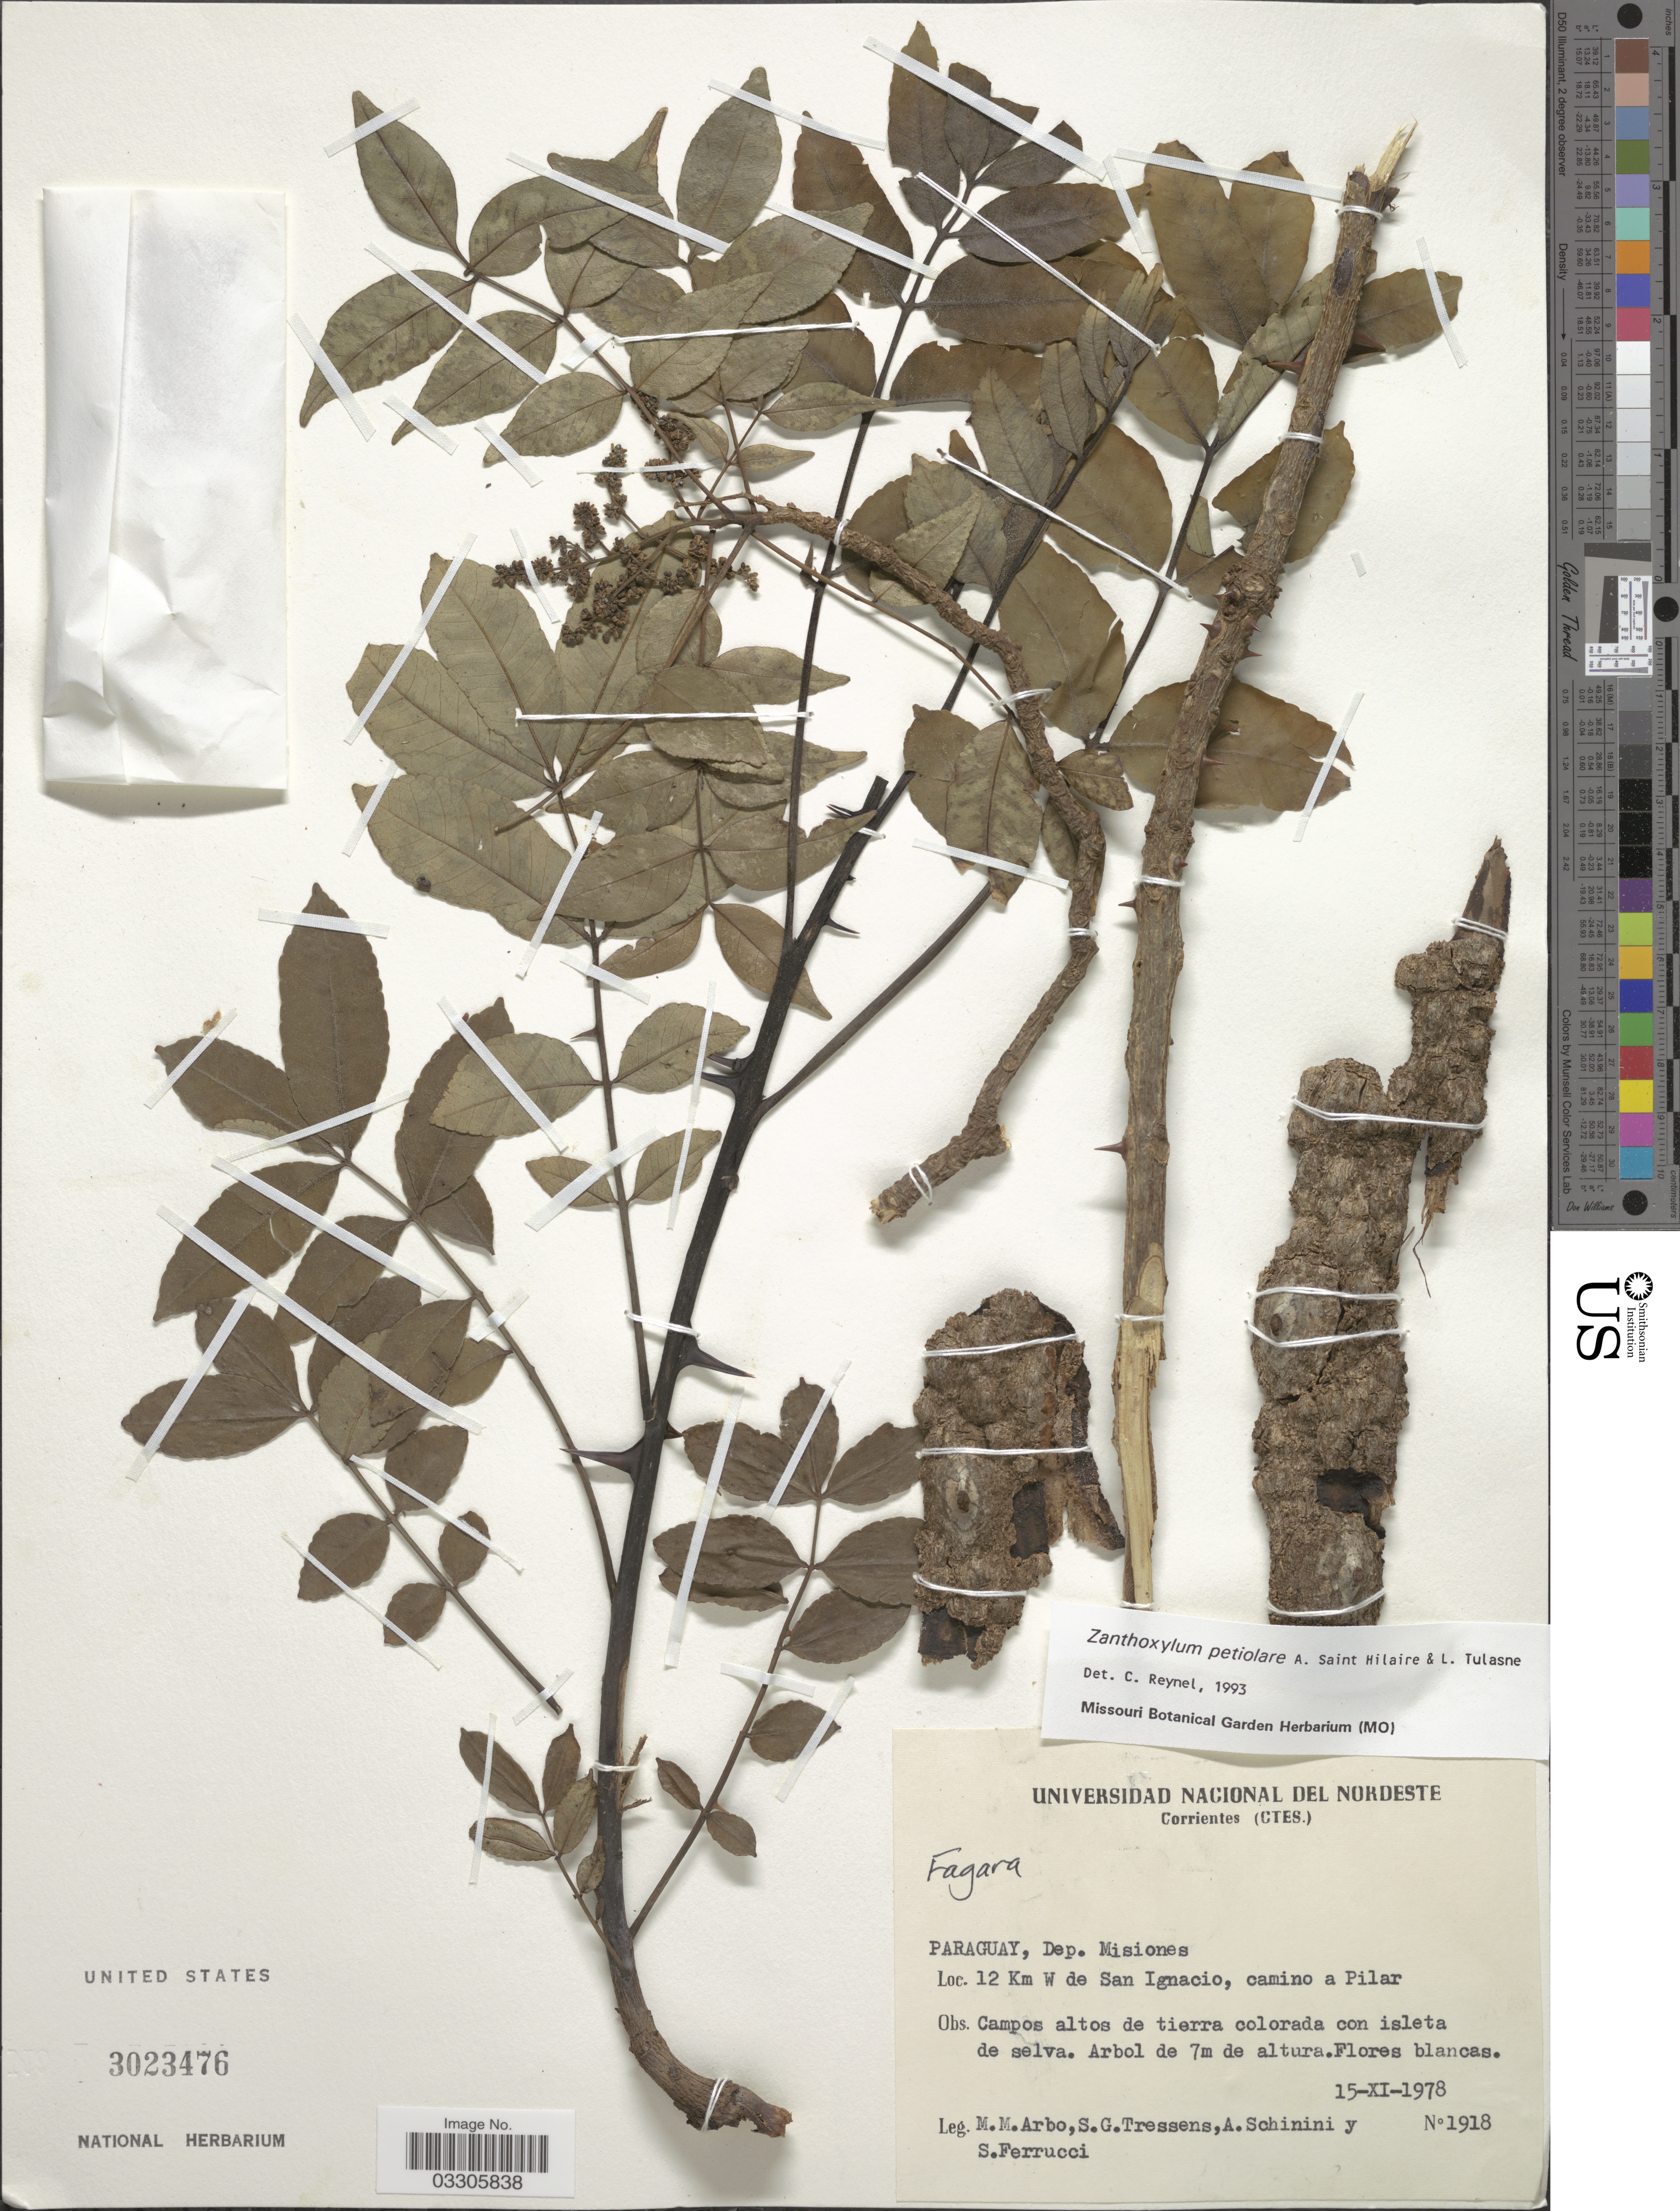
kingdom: Plantae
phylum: Tracheophyta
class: Magnoliopsida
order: Sapindales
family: Rutaceae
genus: Zanthoxylum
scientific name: Zanthoxylum petiolare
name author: A. St.-Hil. & Tul.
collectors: M. M. Arbo, S. Tressens, A. Schinini & S. Ferrucci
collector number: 1918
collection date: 1978-11-15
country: Paraguay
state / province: Misiones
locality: Dep. Misiones, 12 Km W de San Ignacio, camino a Pilar.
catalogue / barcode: US 3023476